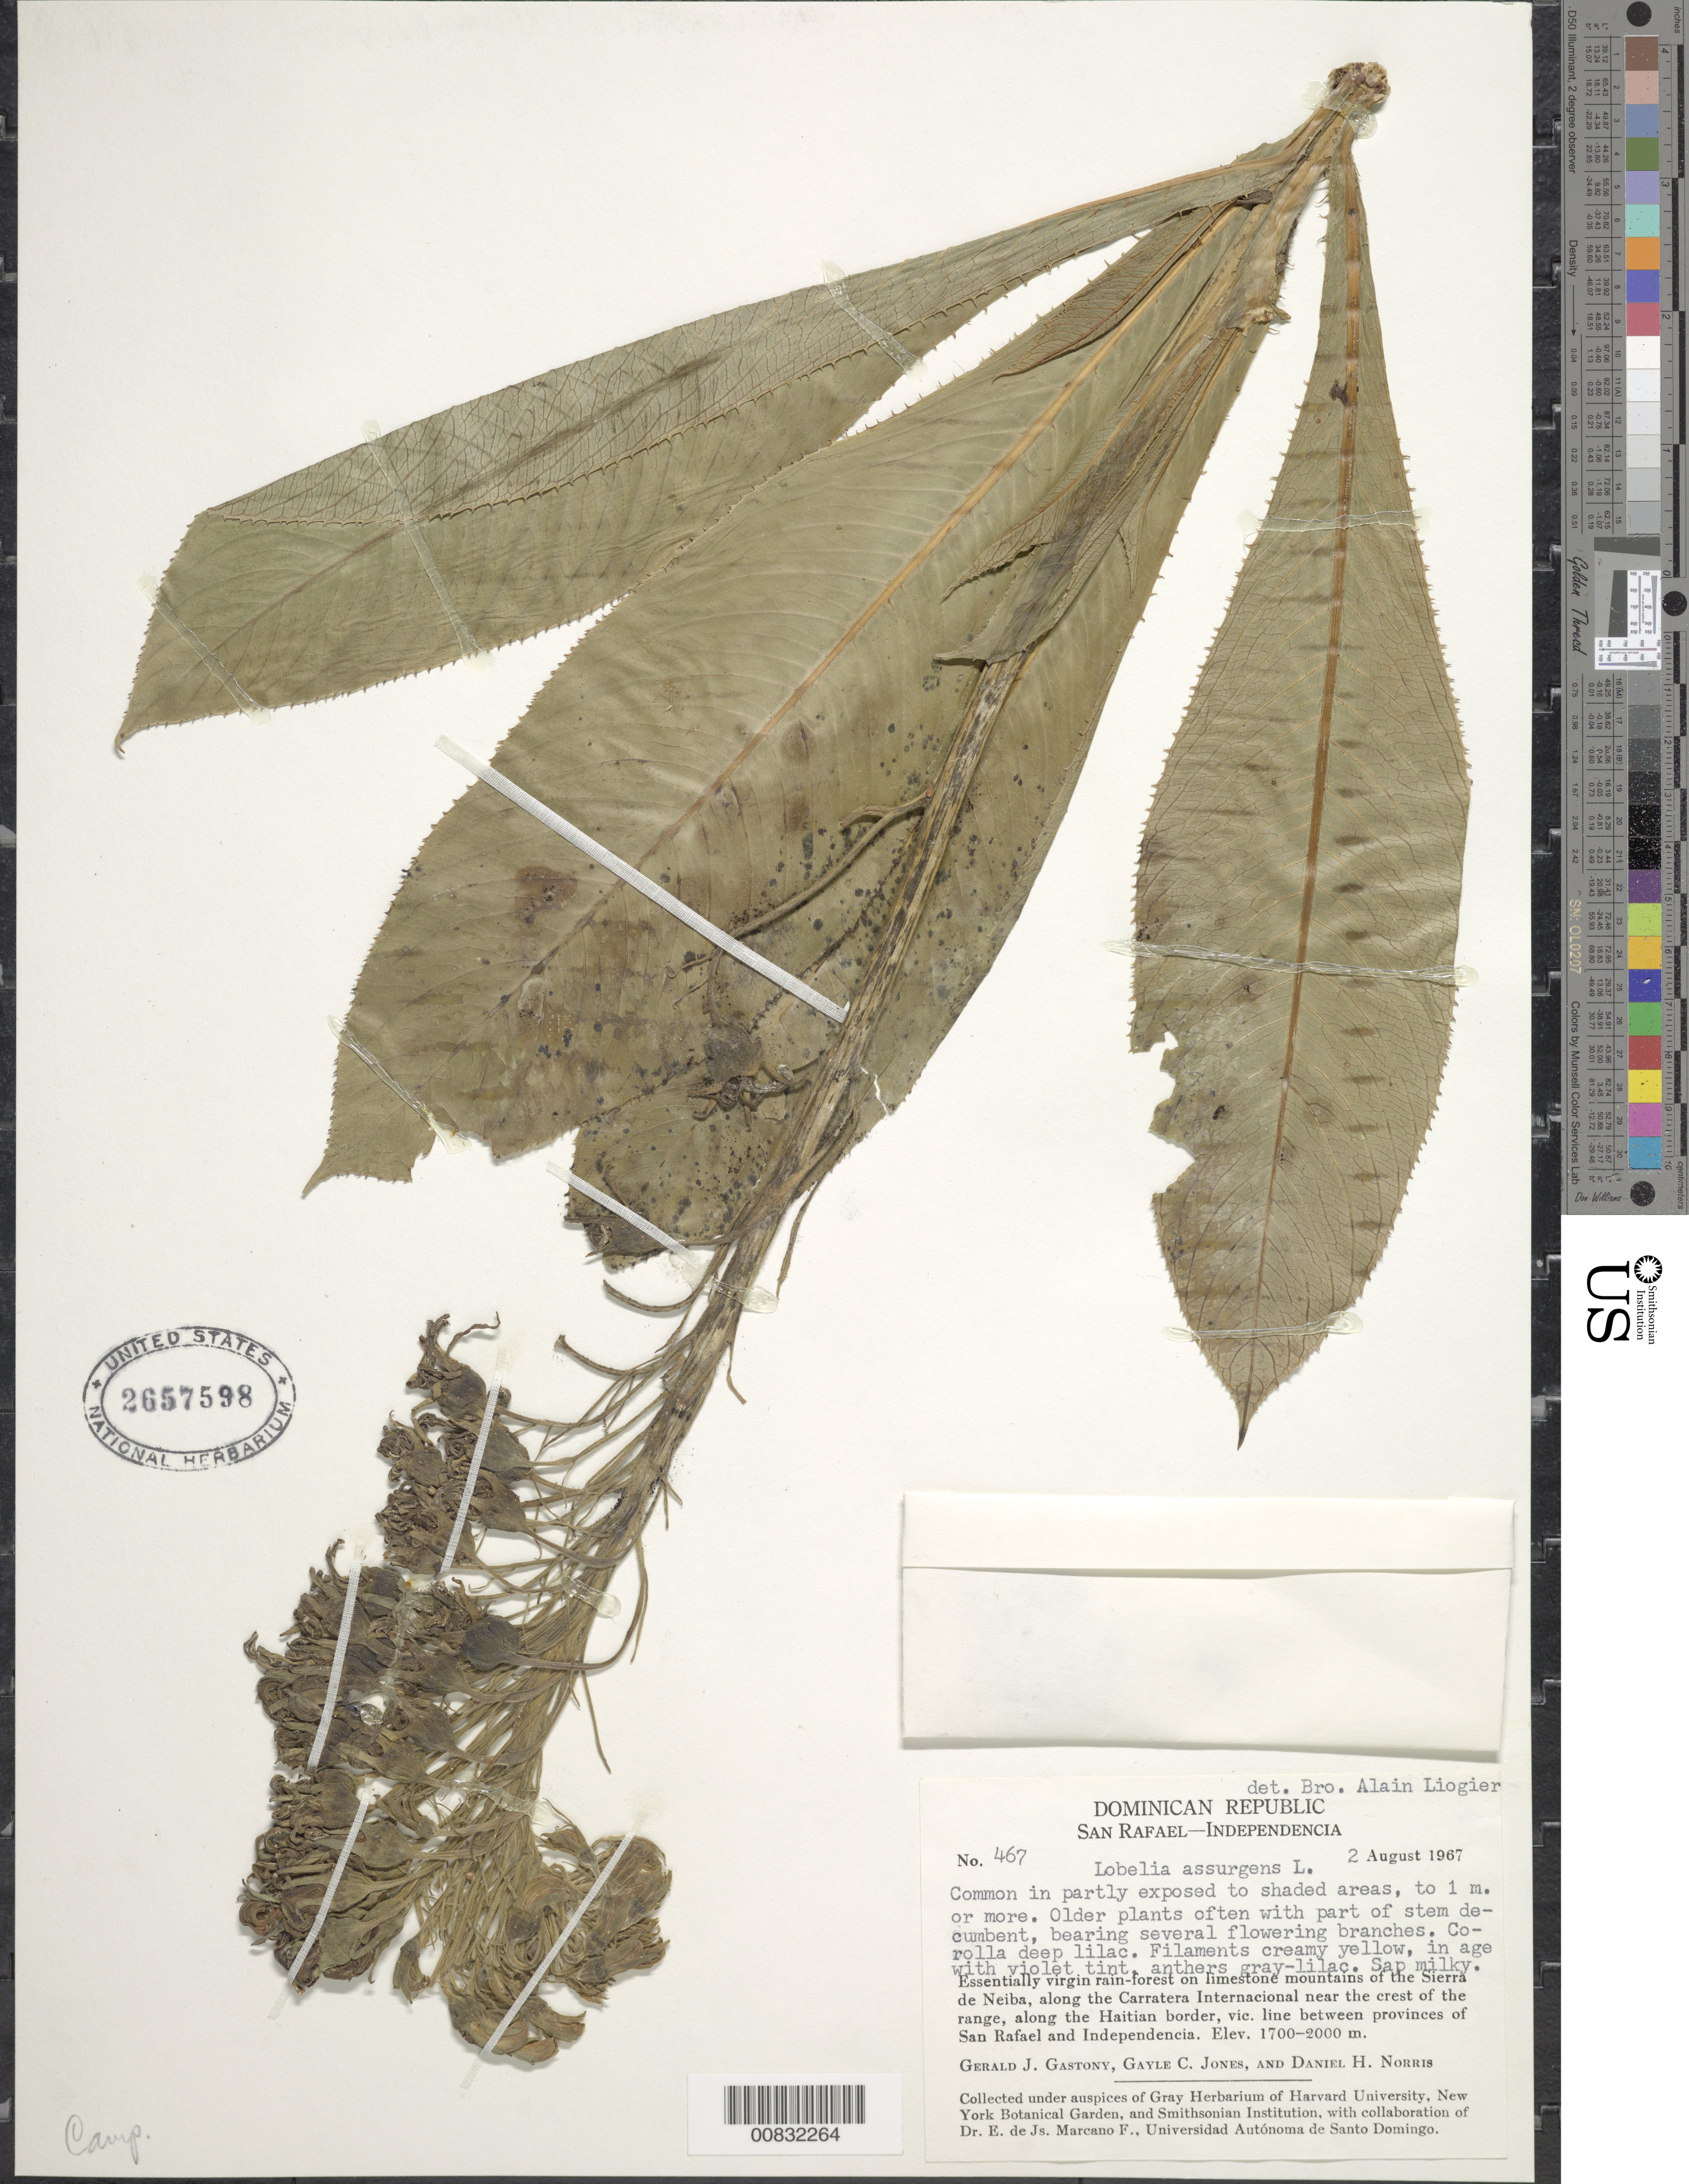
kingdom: Plantae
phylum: Tracheophyta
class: Magnoliopsida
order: Asterales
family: Campanulaceae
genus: Lobelia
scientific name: Lobelia assurgens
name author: L.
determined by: Liogier, Alain H.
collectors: G. Gastony, G. C. Jones & D. H. Norris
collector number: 467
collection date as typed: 02 Aug 1967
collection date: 1967-08-02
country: Dominican Republic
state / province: Elias Piña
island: Hispaniola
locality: Sierra de Neiba, along the Carratera Internacional near the crest of the range, along the Haitian border vicinity line between provinces of San Rafael and Independencia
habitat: In partly exposed to shaded areas in essentially virgin rain-forest on limestone mountains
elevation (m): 1700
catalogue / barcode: US 2657598